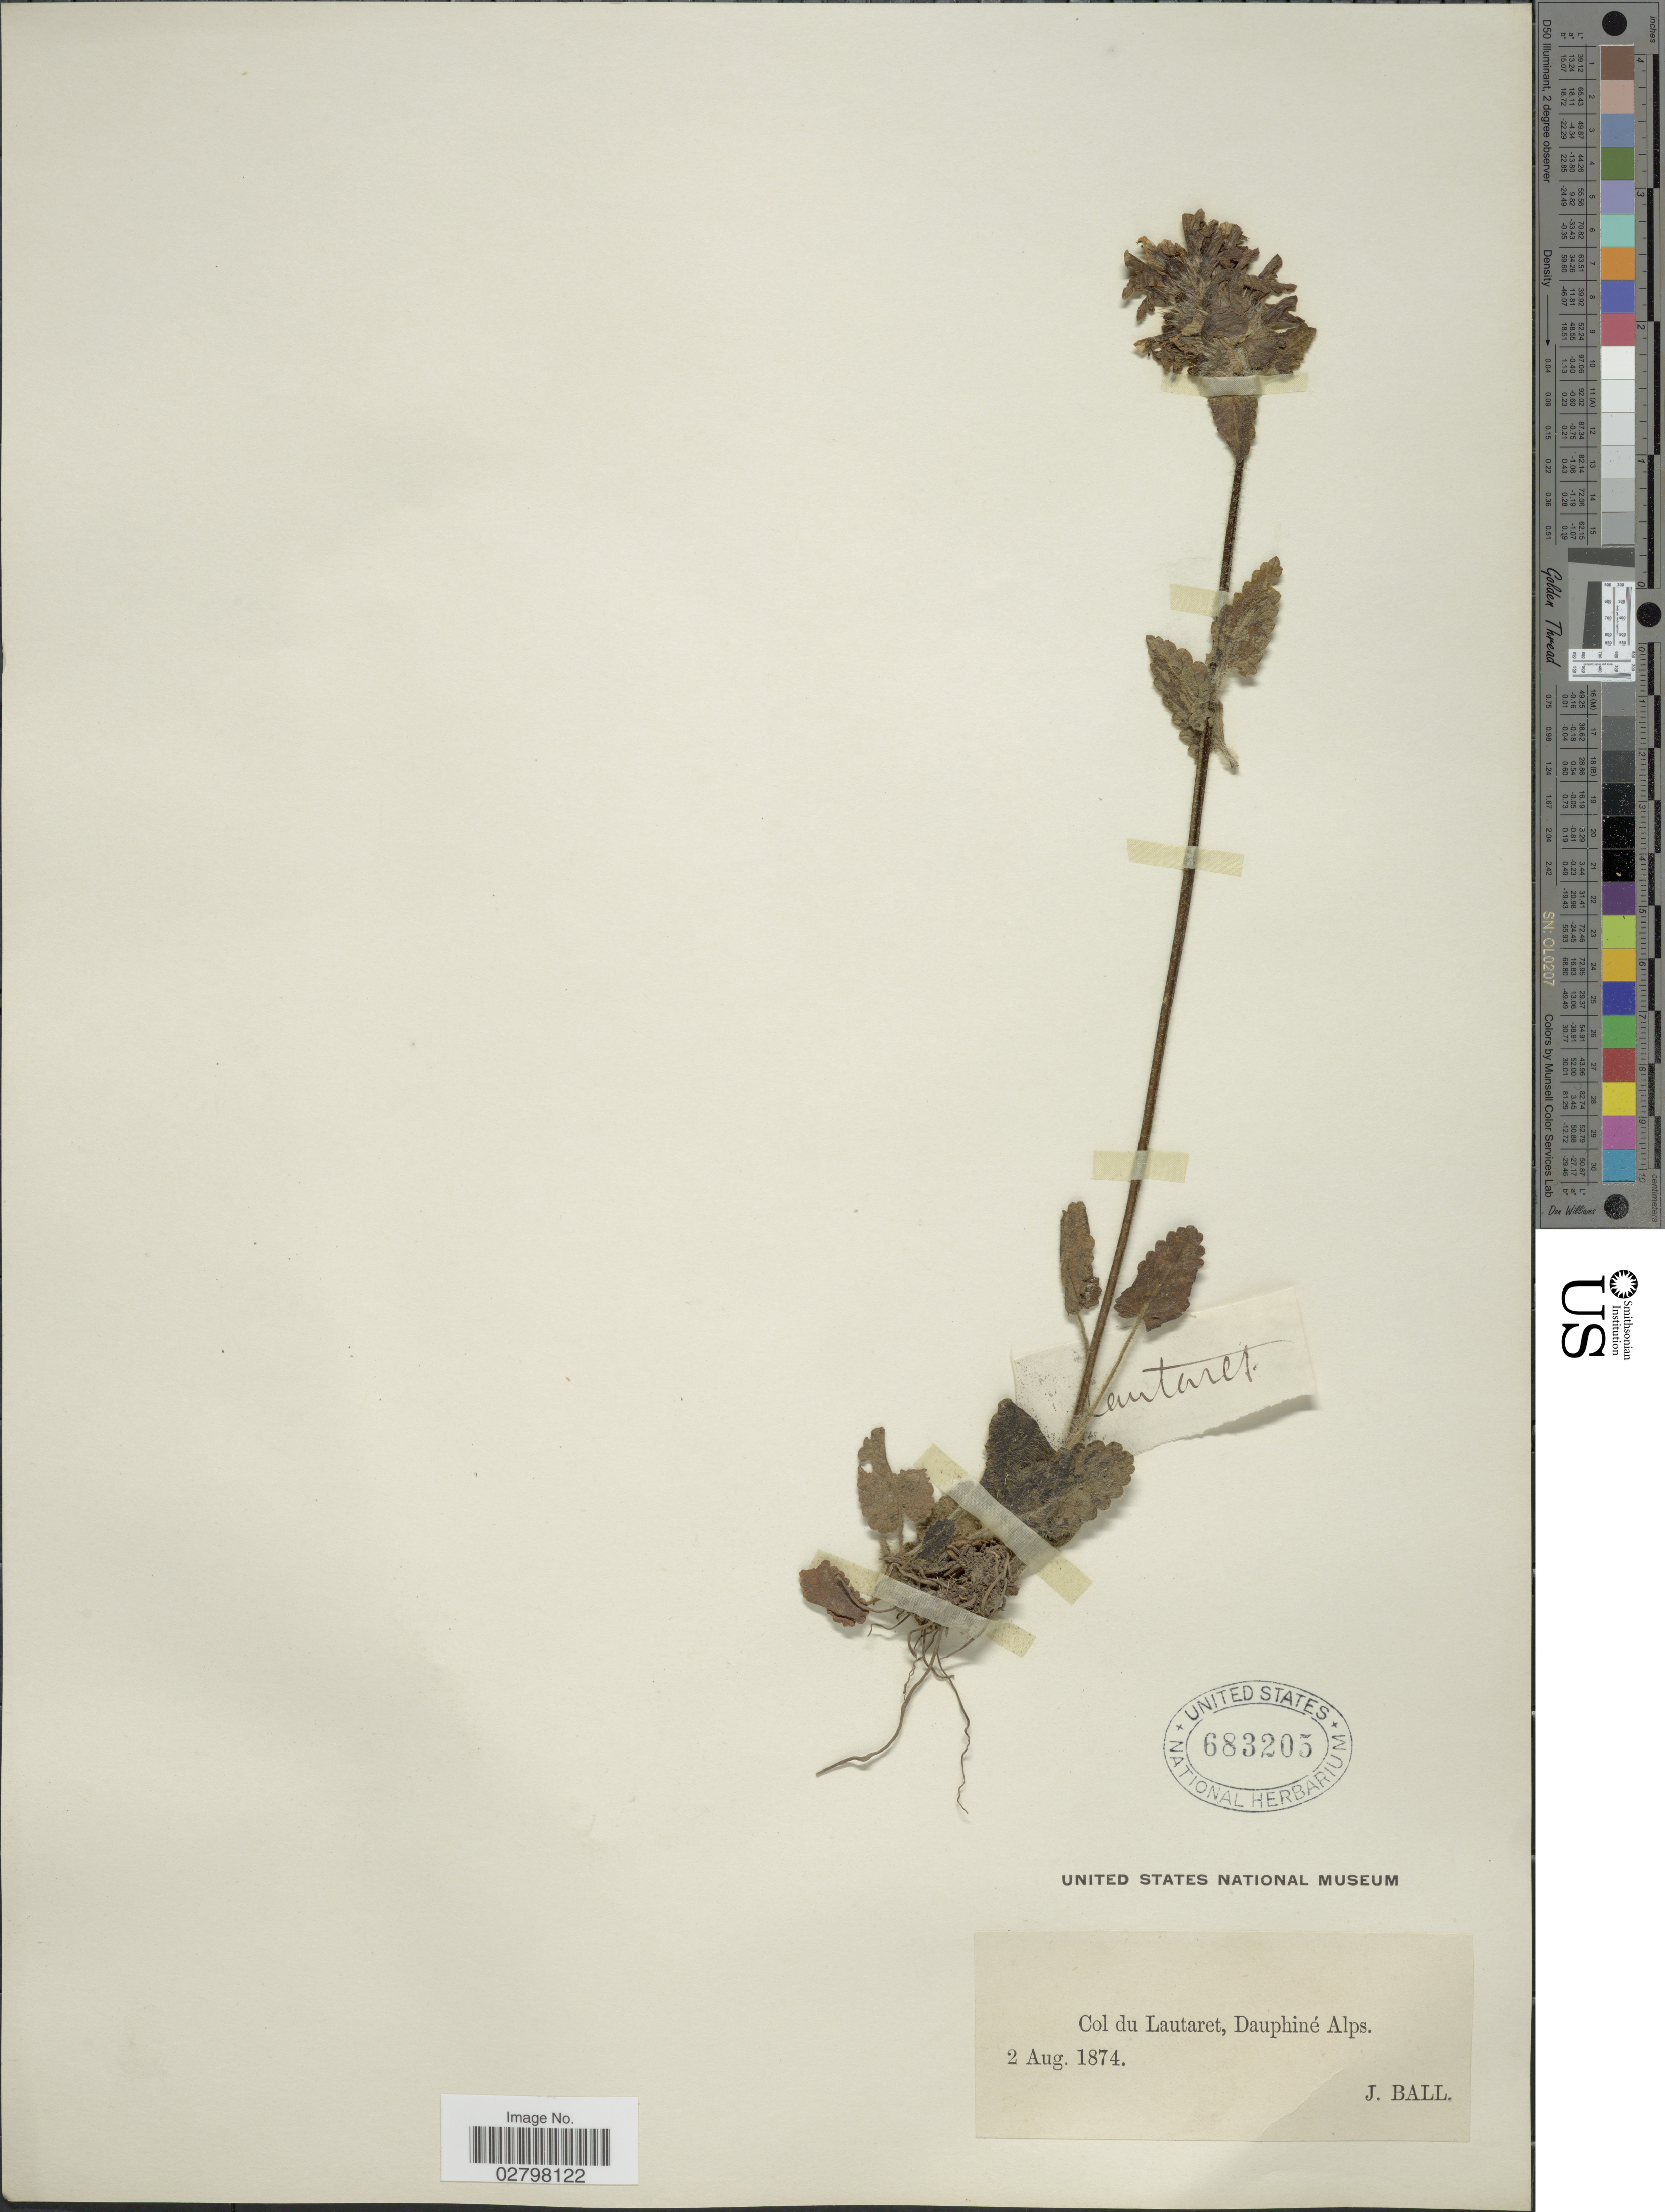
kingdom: Plantae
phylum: Tracheophyta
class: Magnoliopsida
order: Lamiales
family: Lamiaceae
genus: Stachys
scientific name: Stachys sp.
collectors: J. Ball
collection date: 1874-08-02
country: France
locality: Col du Lautaret, Dauphiné Alps.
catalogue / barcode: US 683205